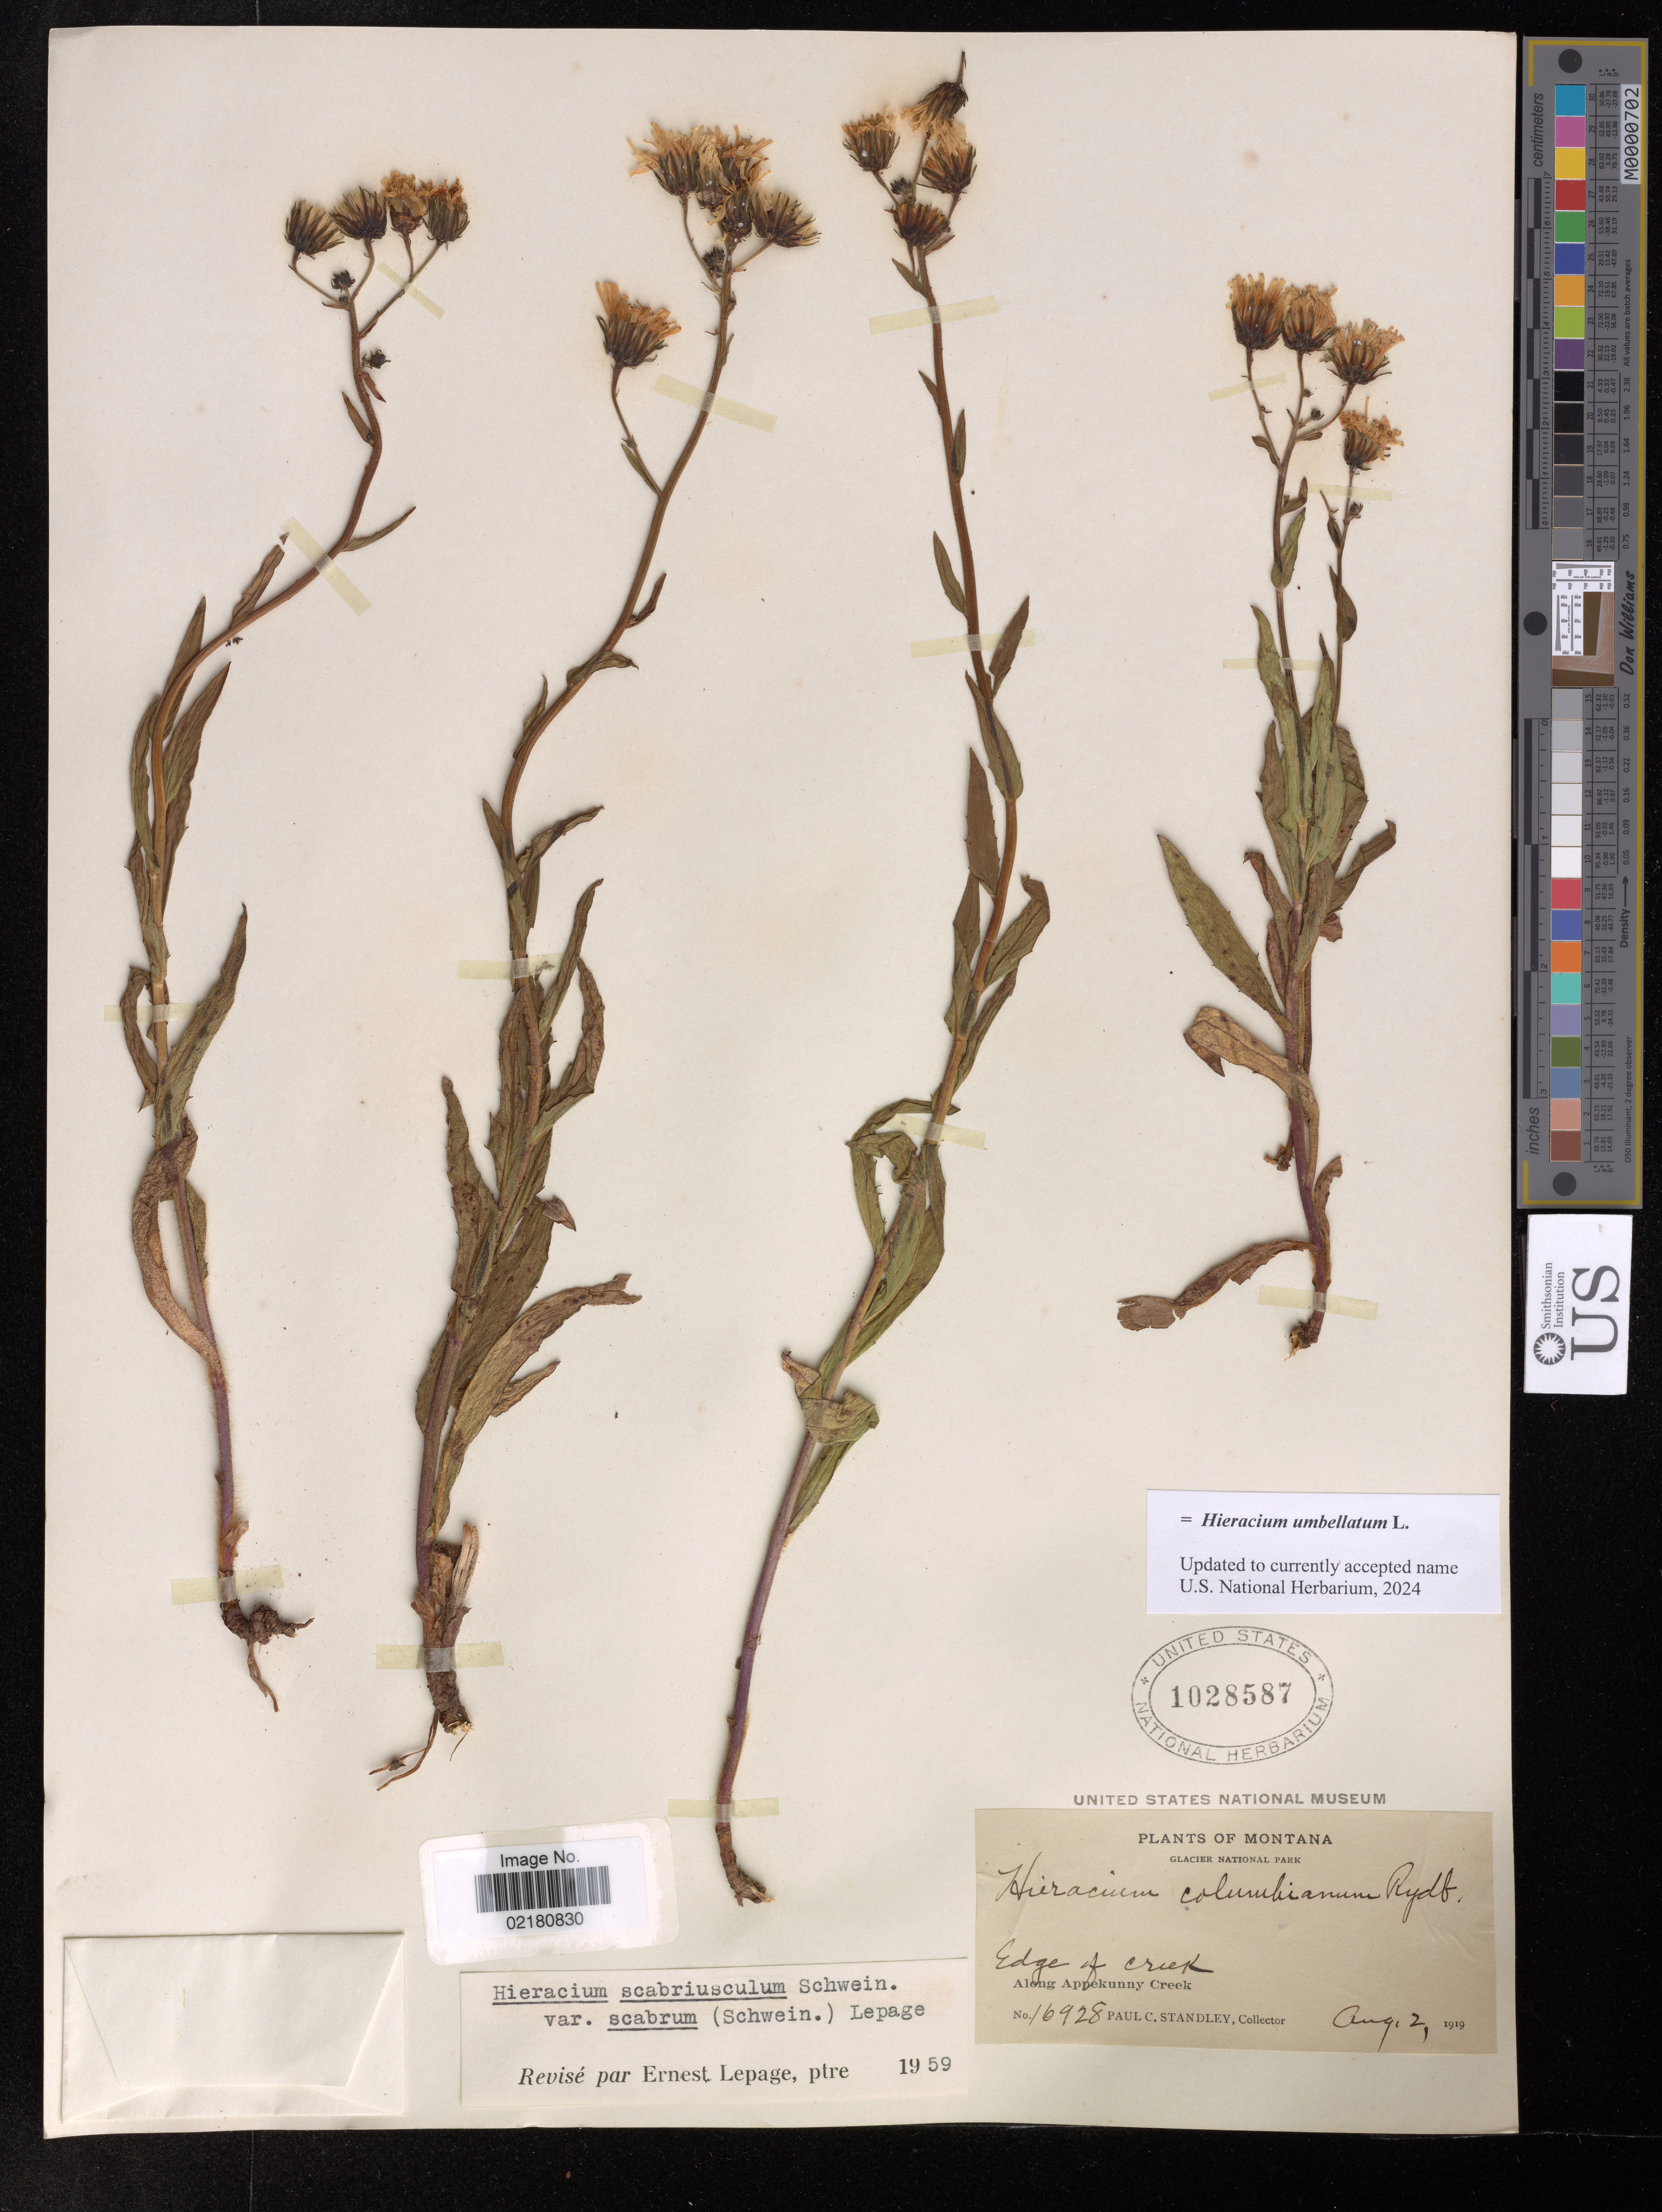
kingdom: Plantae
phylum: Tracheophyta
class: Magnoliopsida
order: Asterales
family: Asteraceae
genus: Hieracium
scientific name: Hieracium umbellatum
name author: L.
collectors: P. C. Standley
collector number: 16928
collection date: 1919-08-02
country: United States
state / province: Montana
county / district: Glacier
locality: Along Apikuni [Appekunny] Creek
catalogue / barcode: US 1028587